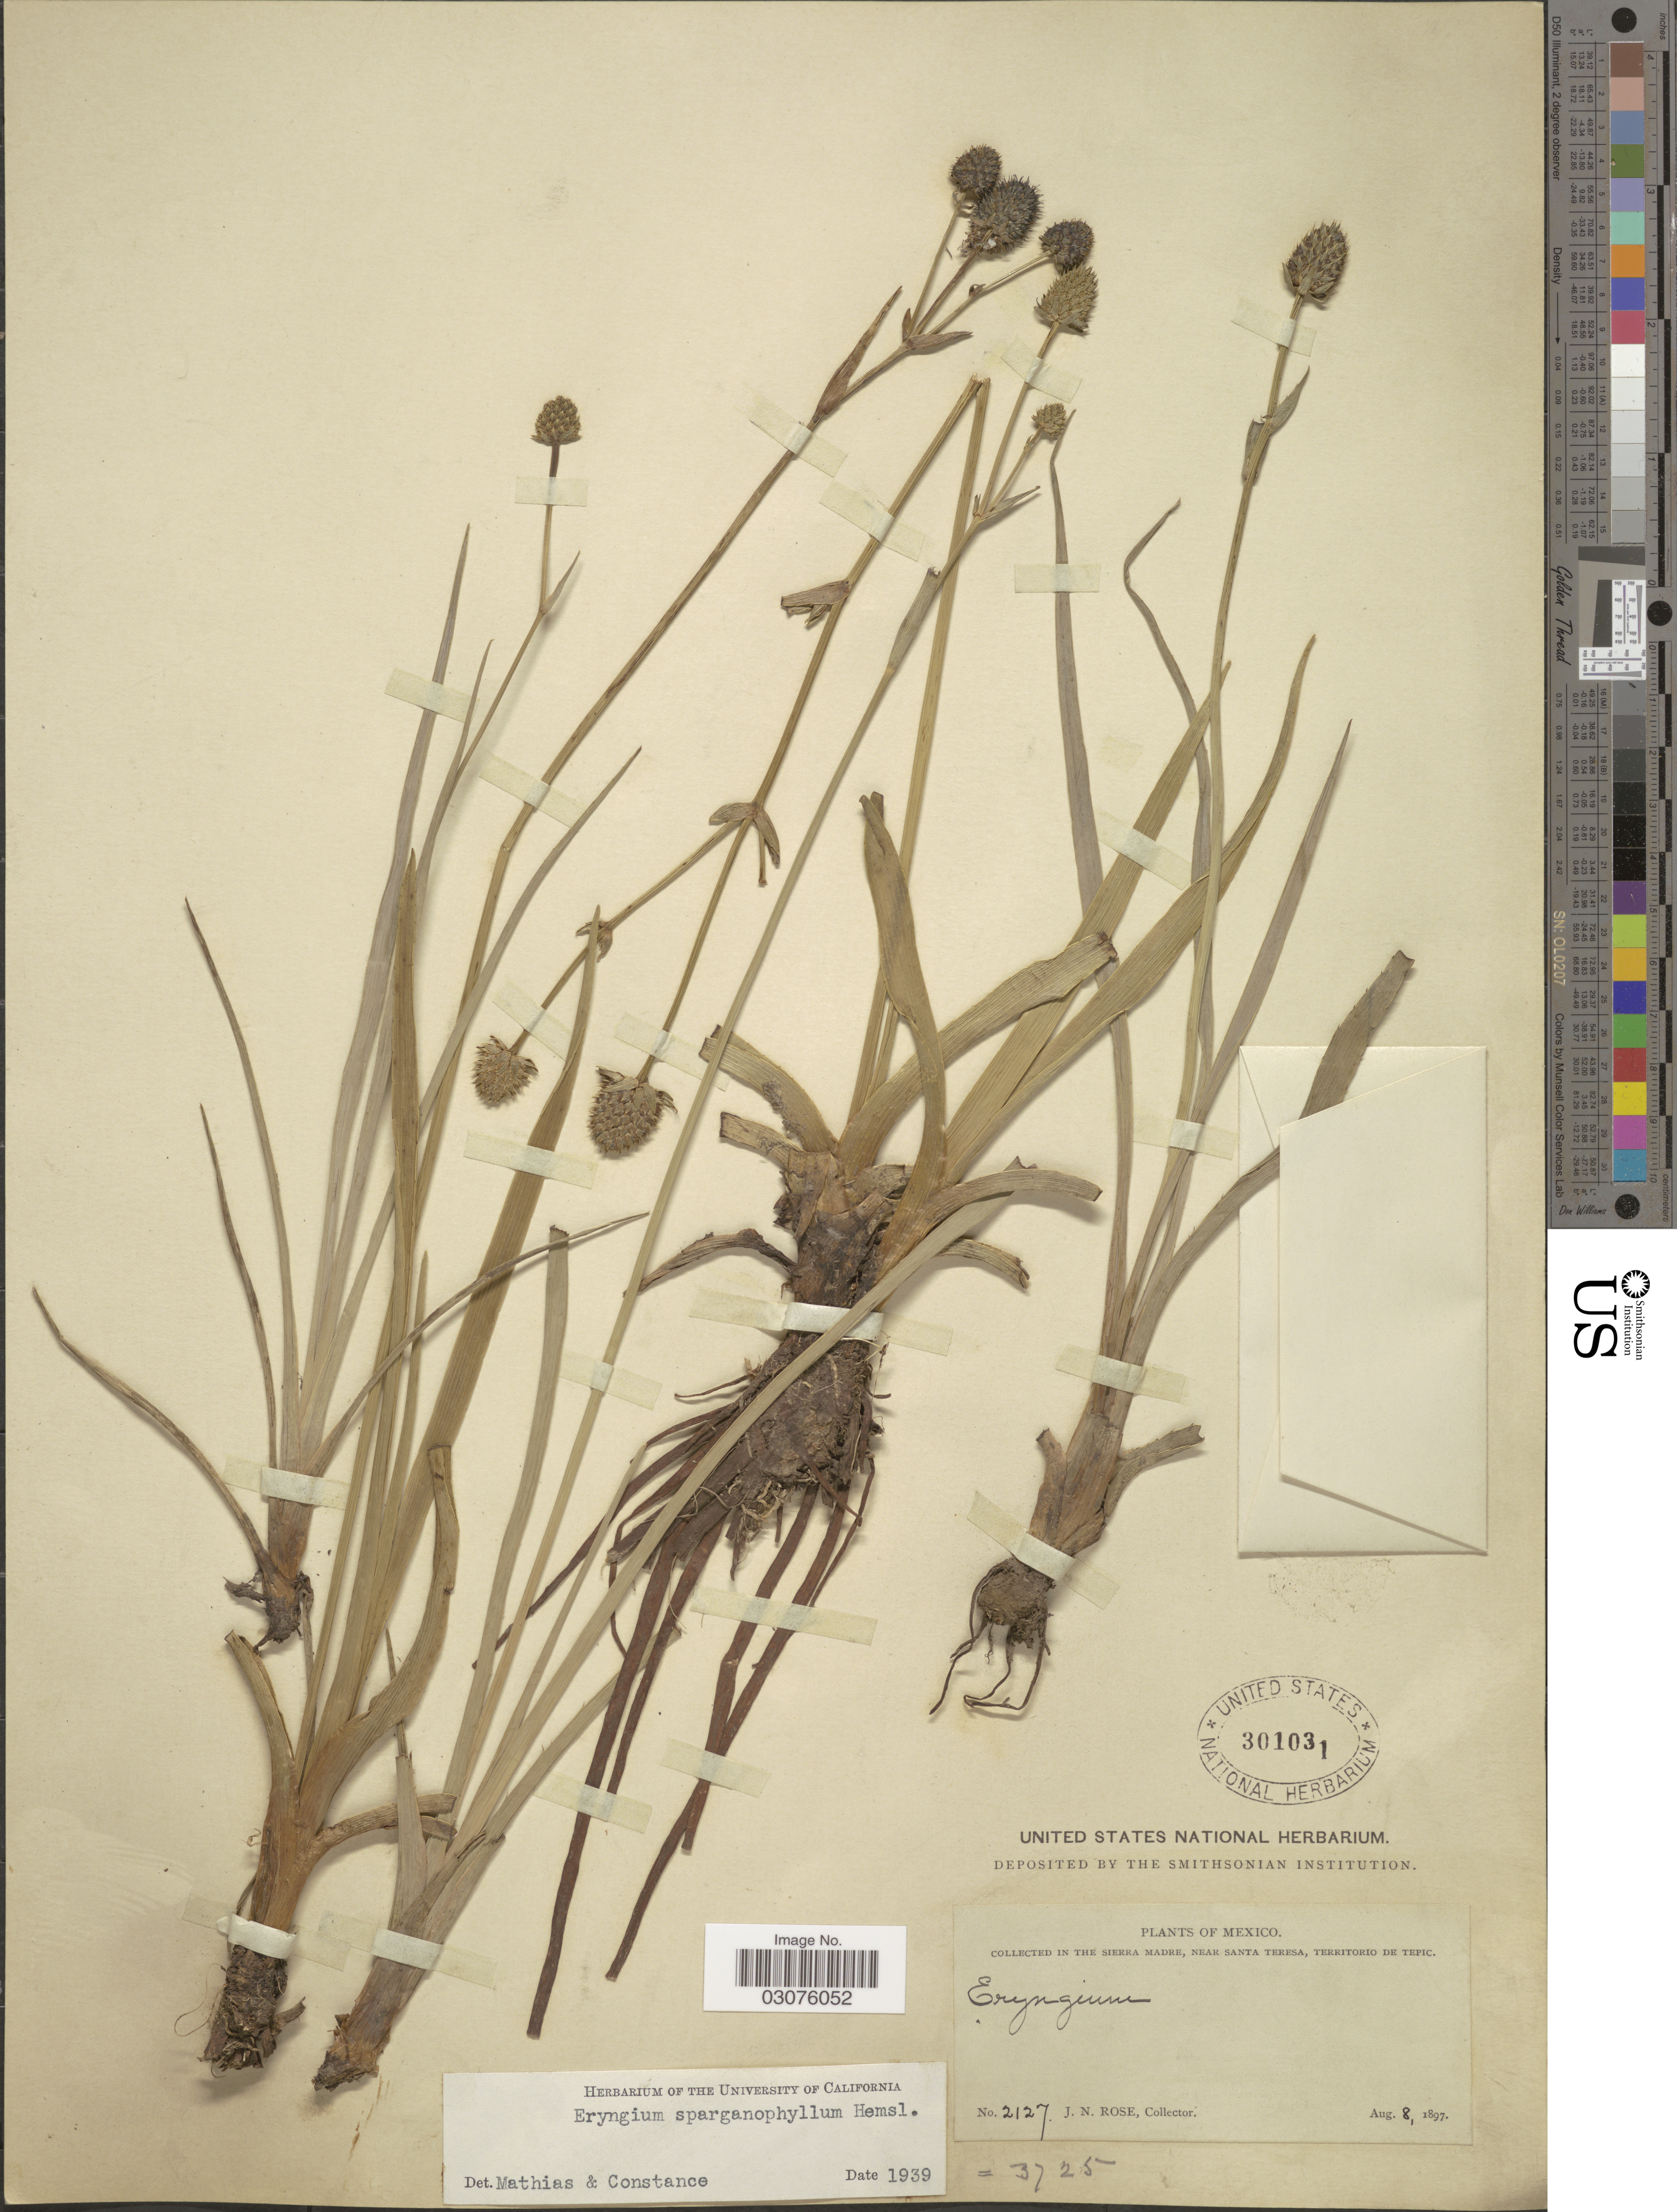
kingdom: Plantae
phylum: Tracheophyta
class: Magnoliopsida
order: Apiales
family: Apiaceae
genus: Eryngium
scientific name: Eryngium sparganophyllum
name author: Hemsl. in Hook. f.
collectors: J. N. Rose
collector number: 2127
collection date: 1897-08-08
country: Mexico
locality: Collected in the Sierra Madre, near Santa Teresa, Territorio de Tepec.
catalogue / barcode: US 301031